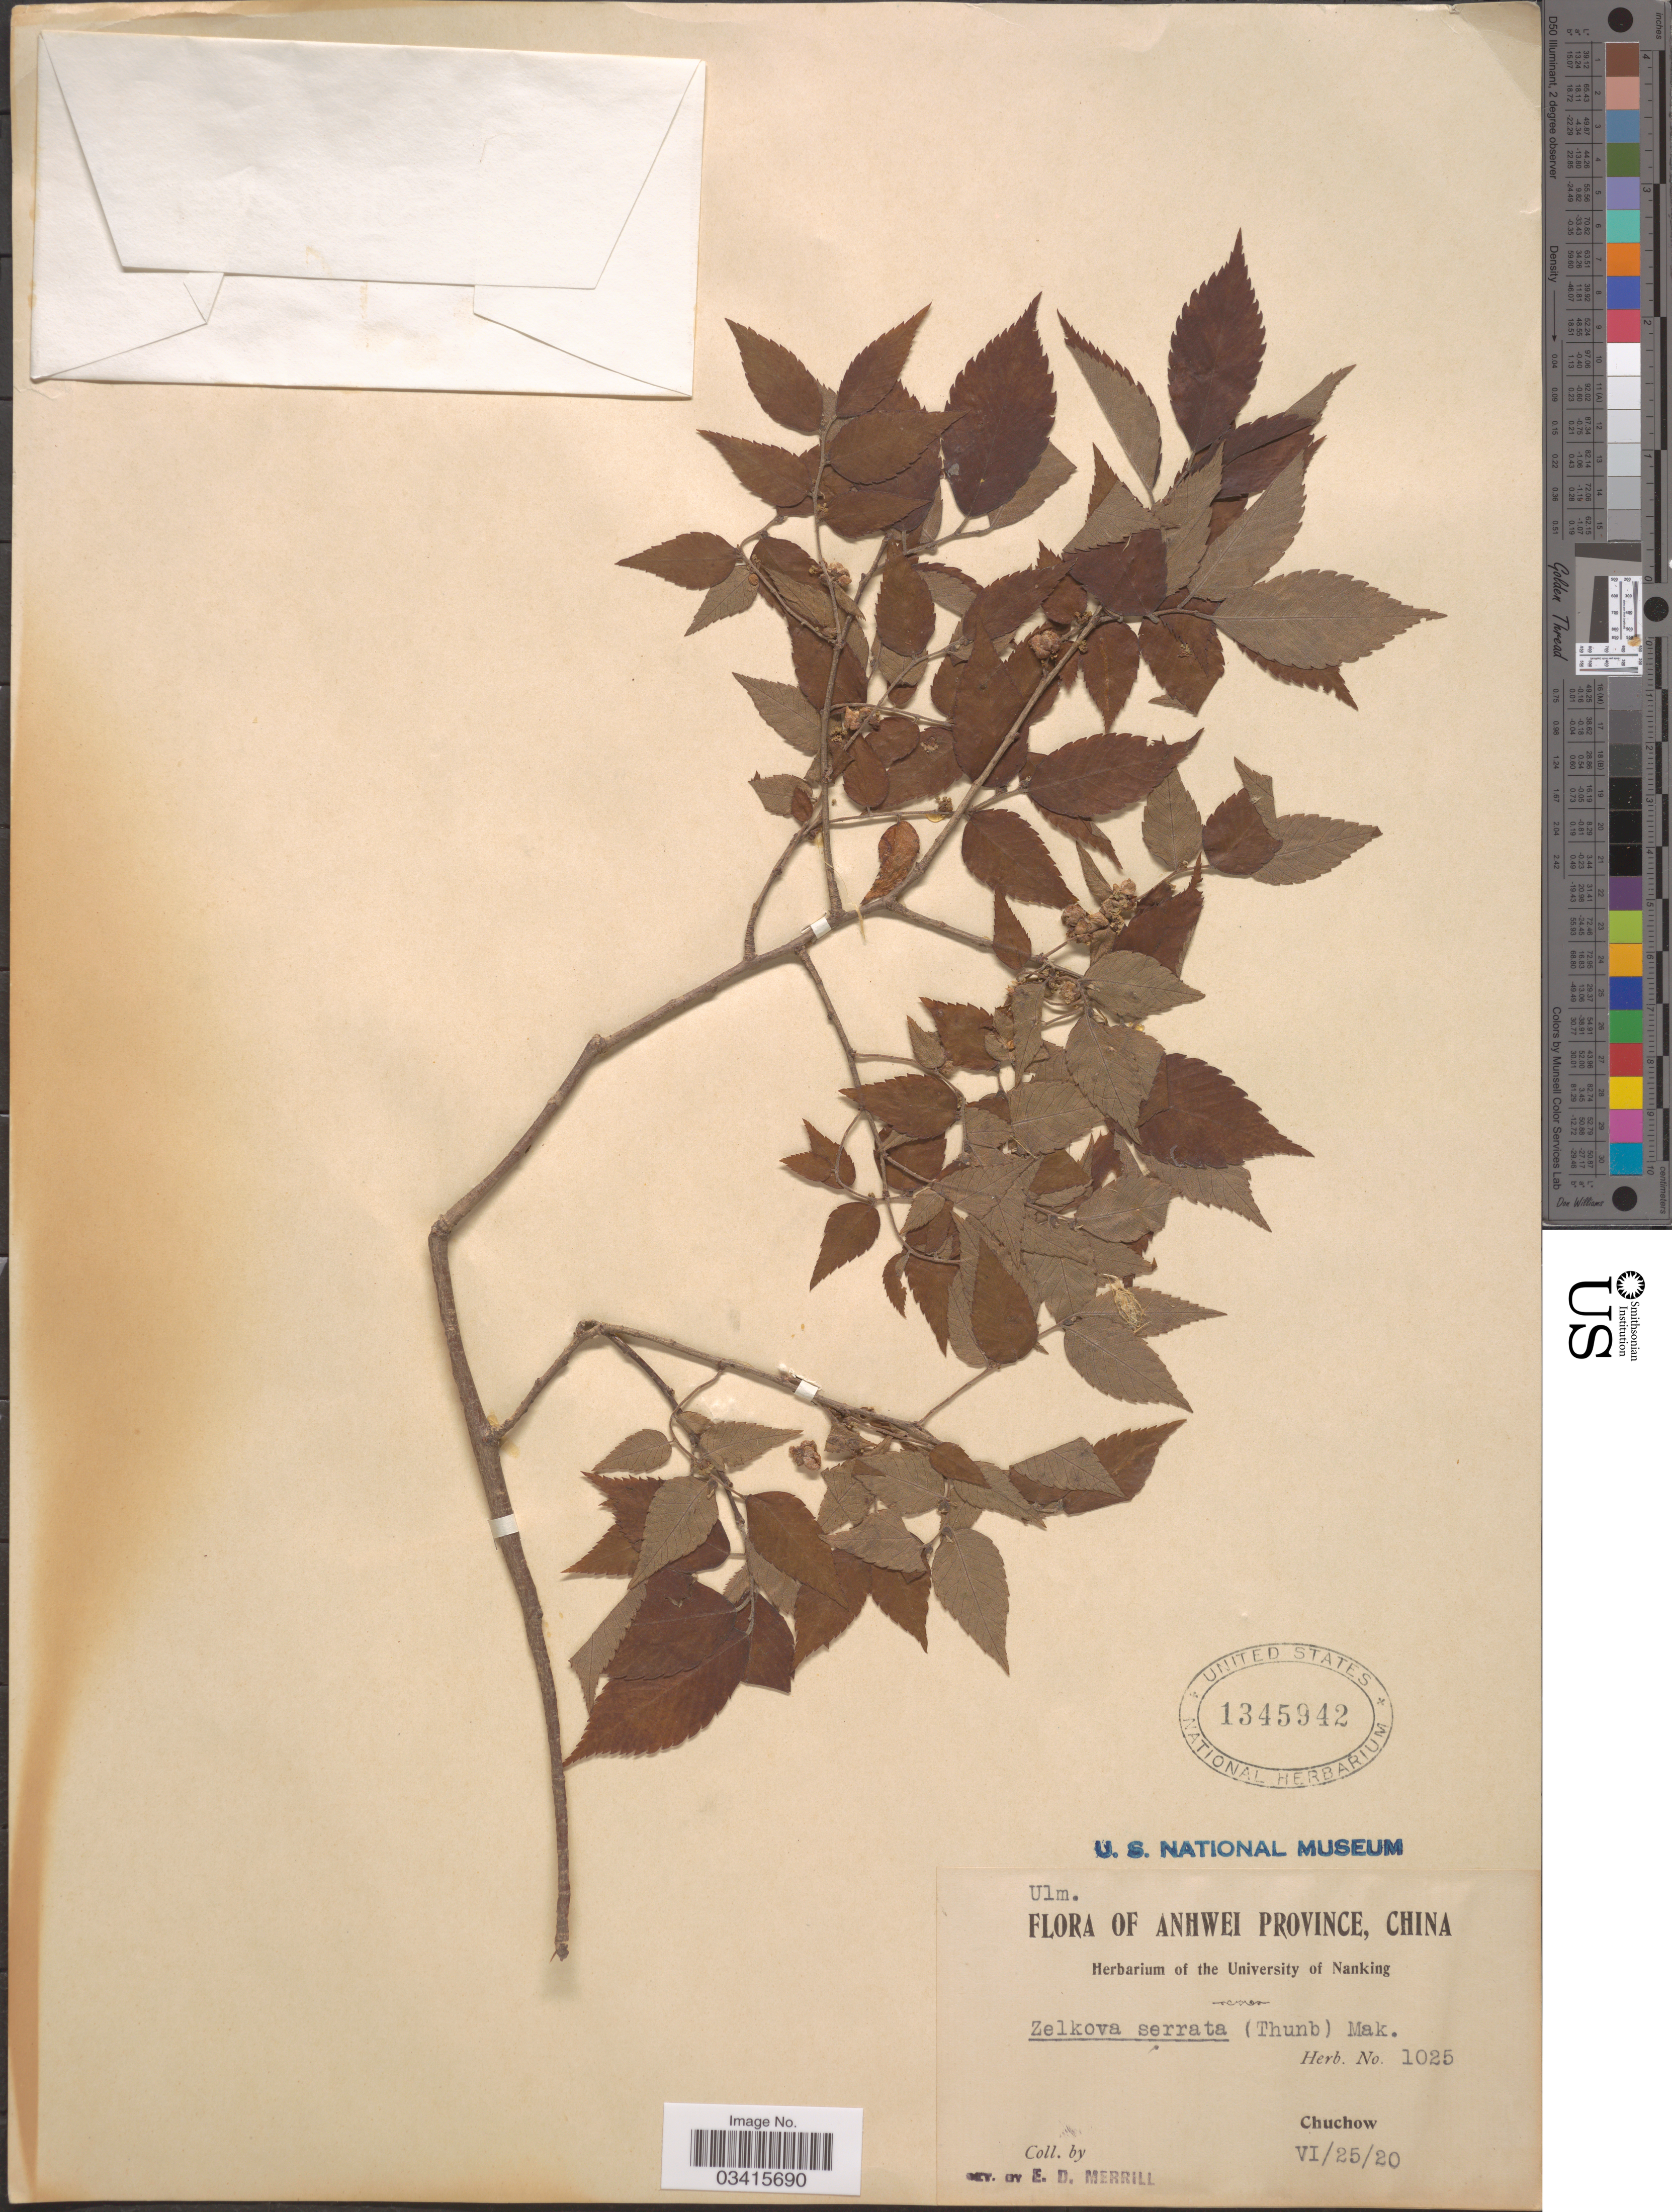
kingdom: Plantae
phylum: Tracheophyta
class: Magnoliopsida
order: Rosales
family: Ulmaceae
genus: Zelkova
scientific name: Zelkova serrata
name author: (Thunb.) Makino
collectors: ex herb. University of Nanking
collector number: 1025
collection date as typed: Transcribed d/m/y: 25/6/20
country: China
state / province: Anhui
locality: Anhwei Province. Chuchow.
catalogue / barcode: US 1345942